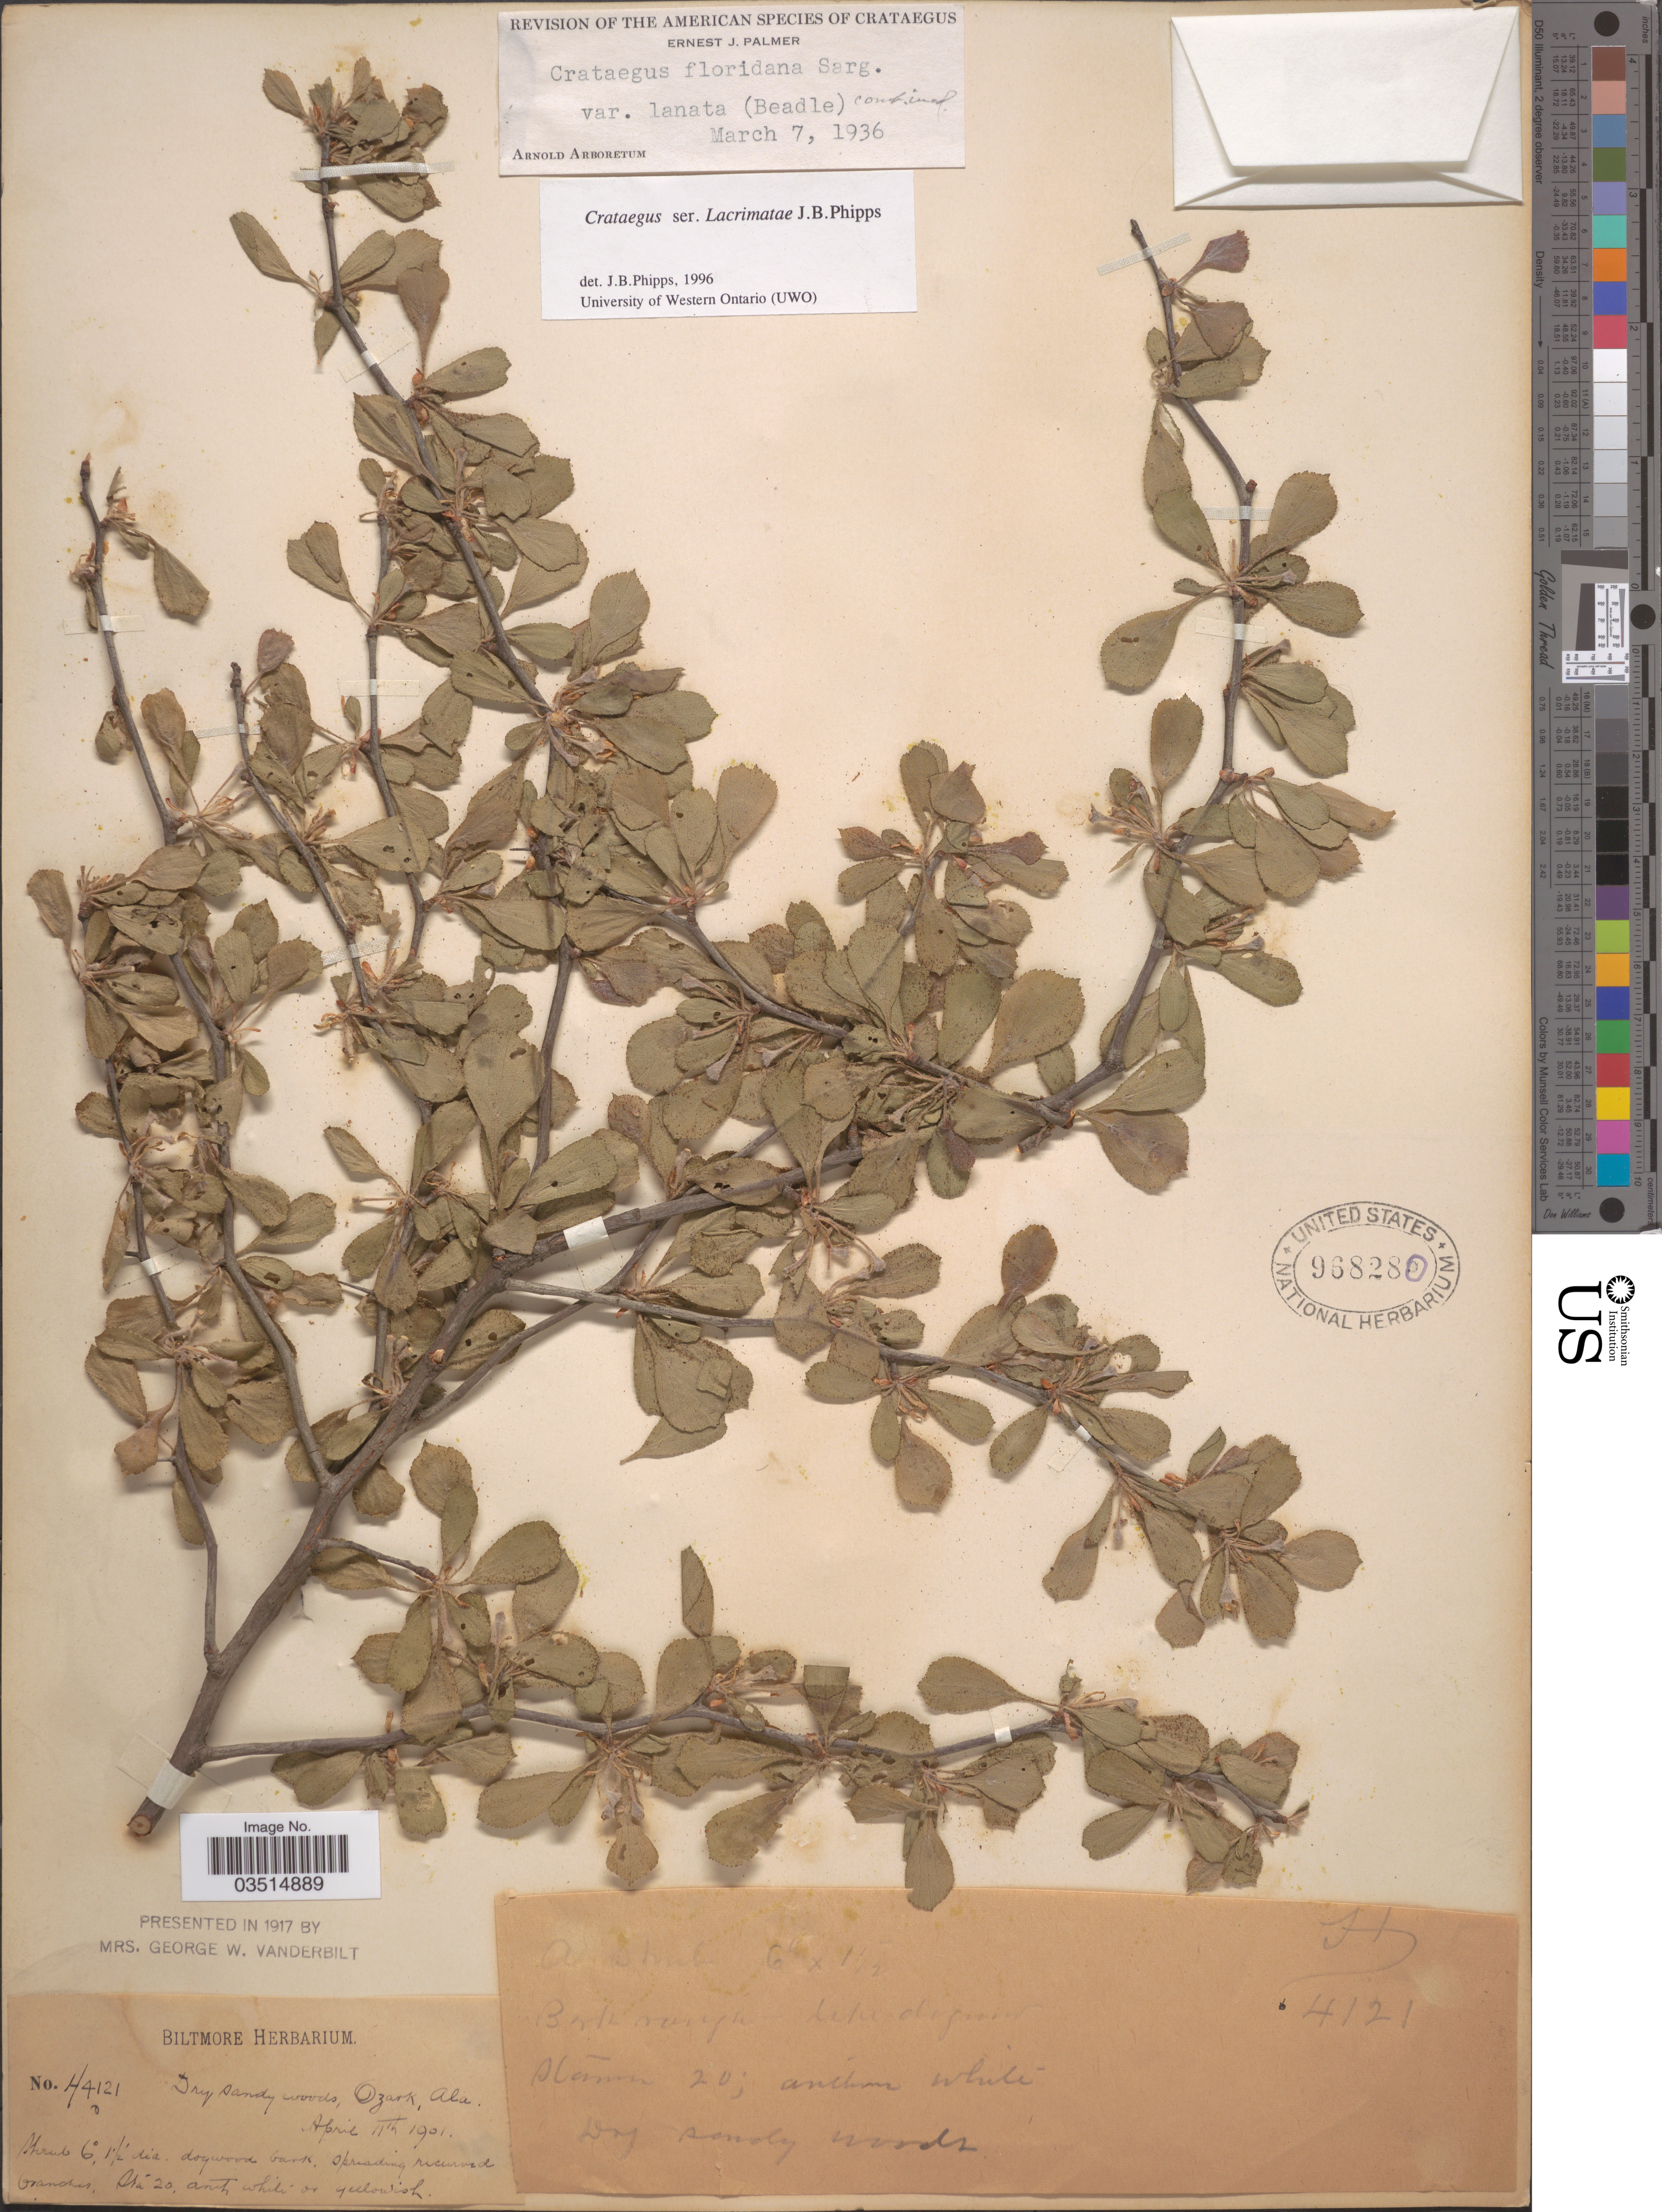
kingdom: Plantae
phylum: Tracheophyta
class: Magnoliopsida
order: Rosales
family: Rosaceae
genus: Crataegus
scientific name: Crataegus floridana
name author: Sarg.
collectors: ex herb. Biltmore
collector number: H4121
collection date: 1901-04-11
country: United States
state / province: Alabama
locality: Ozark.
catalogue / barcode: US 968280